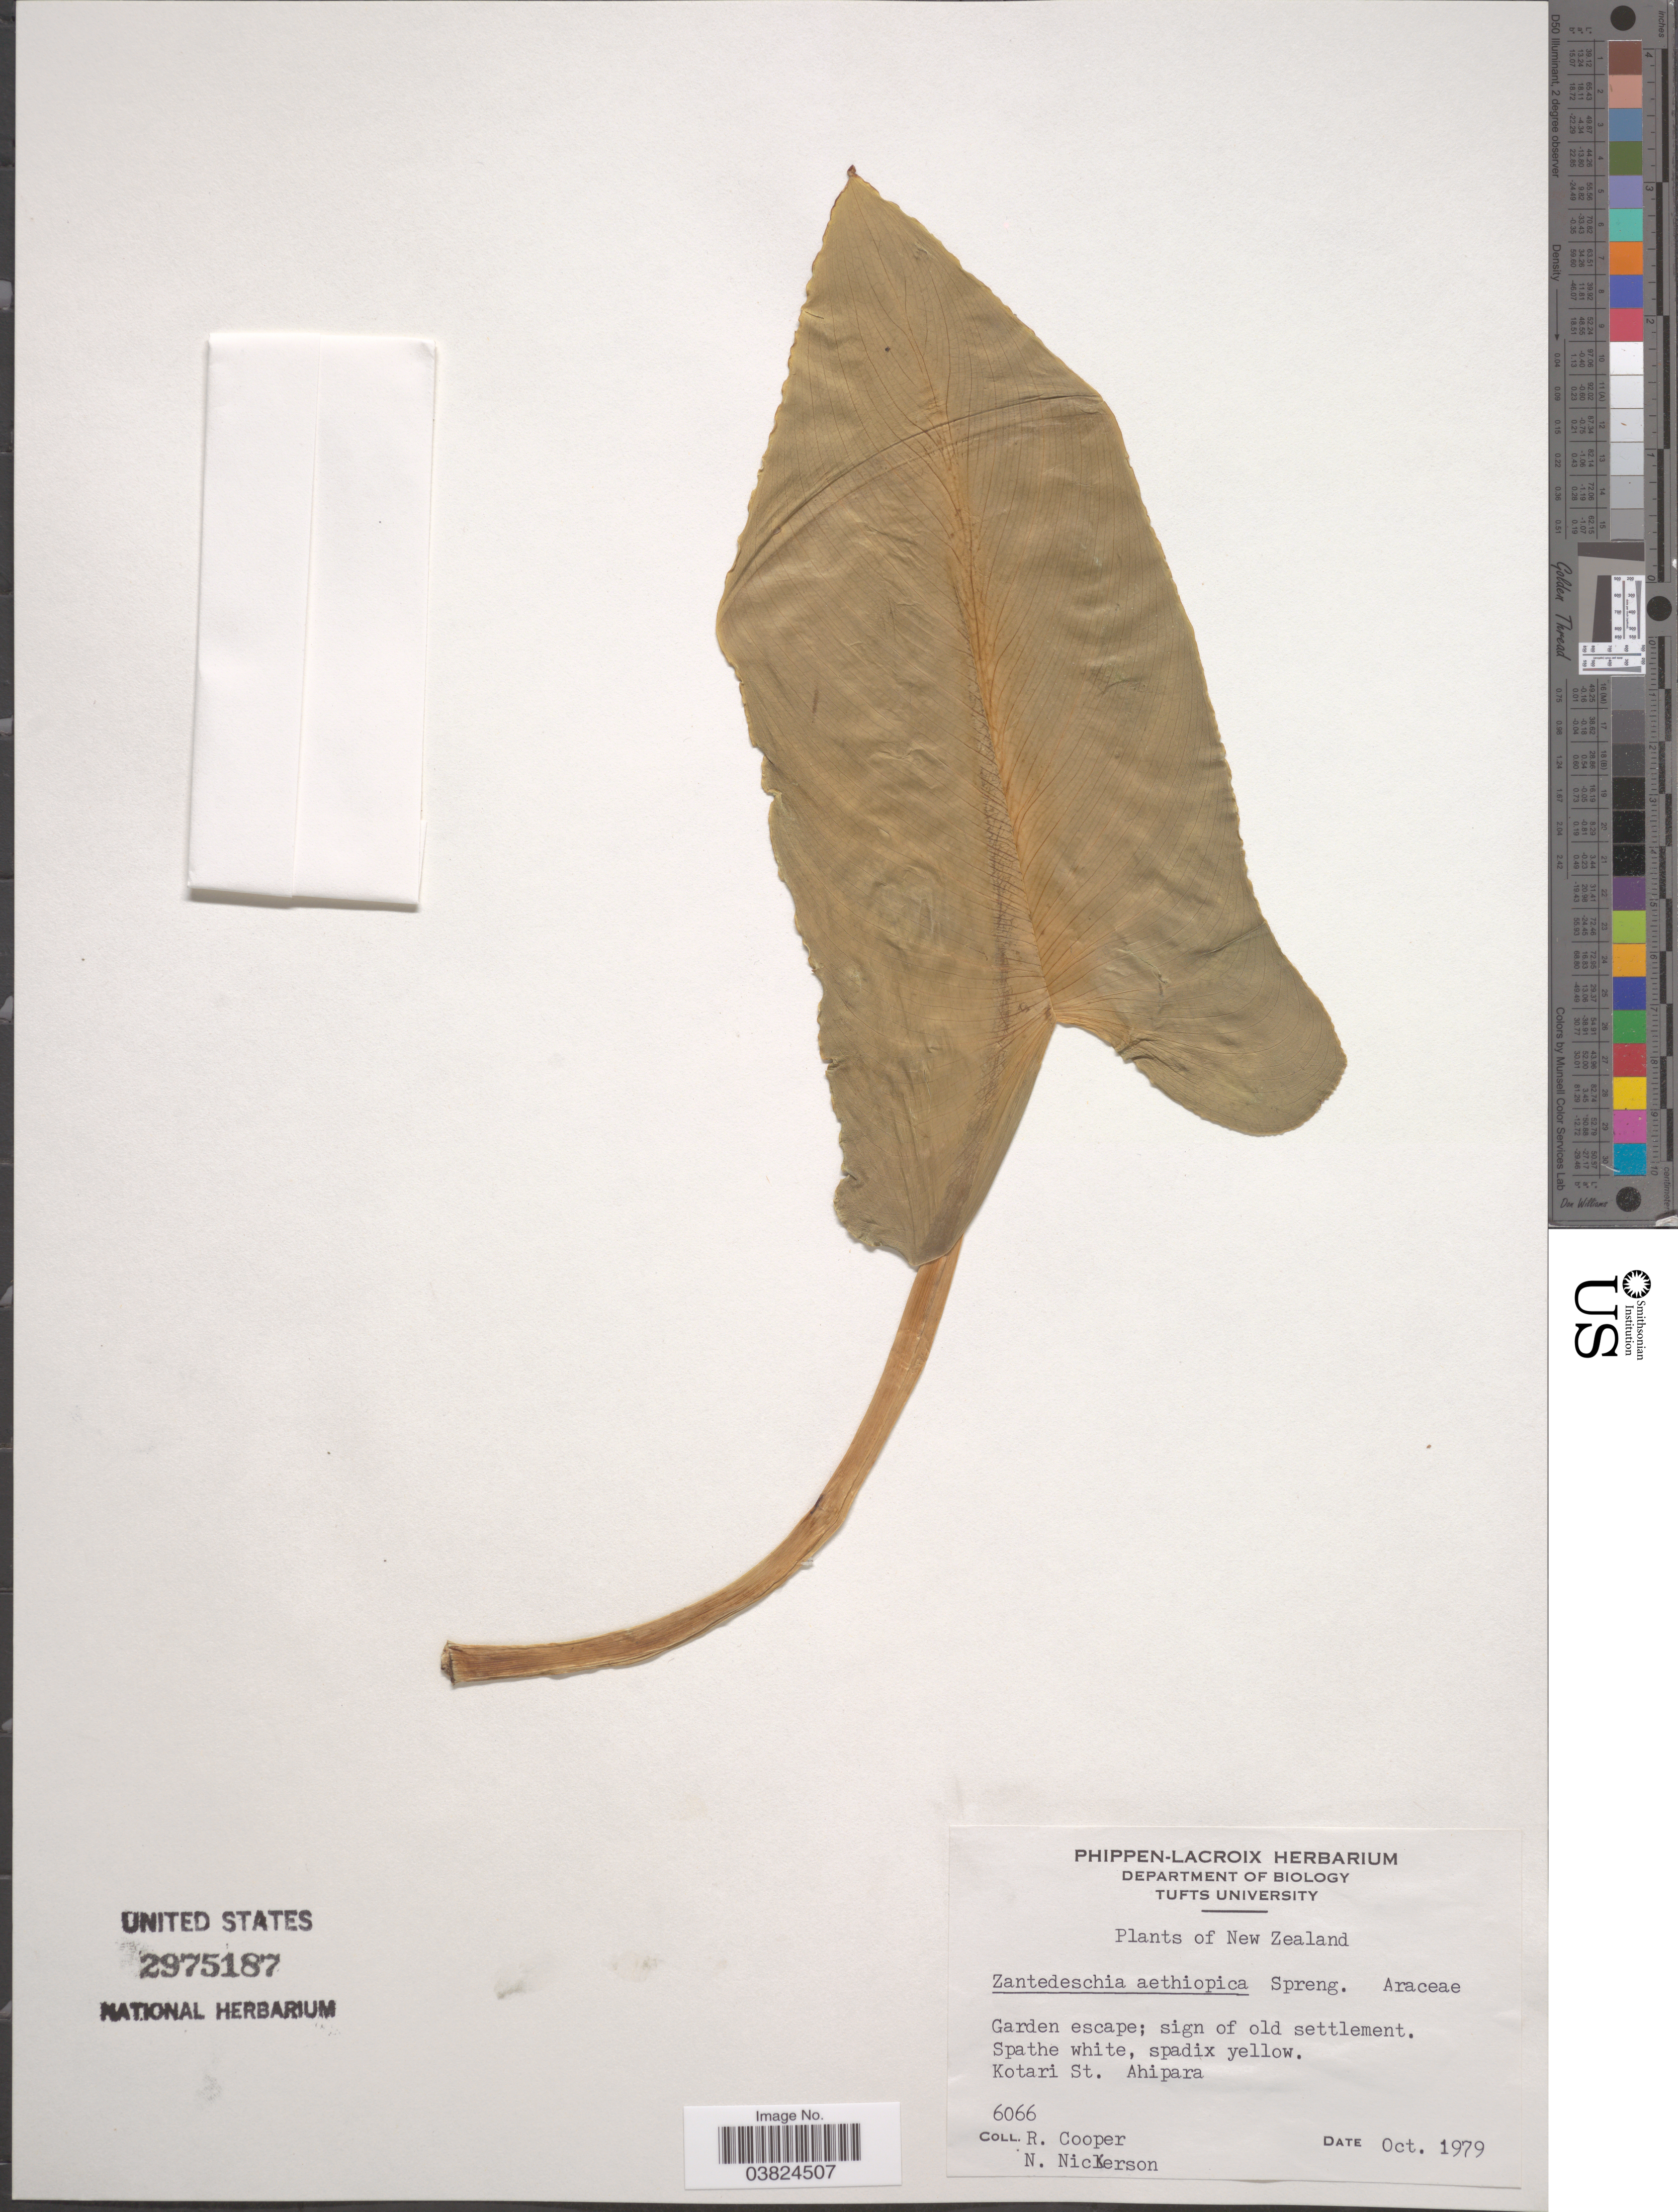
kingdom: Plantae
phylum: Tracheophyta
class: Liliopsida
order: Alismatales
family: Araceae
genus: Zantedeschia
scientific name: Zantedeschia aethiopica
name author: (L.) Spreng.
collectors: R. Cooper & N. Nickerson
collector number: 6066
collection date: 1979-10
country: New Zealand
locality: Garden escape; sign of old settlement. Kotari St. Ahipara.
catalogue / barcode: US 2975187